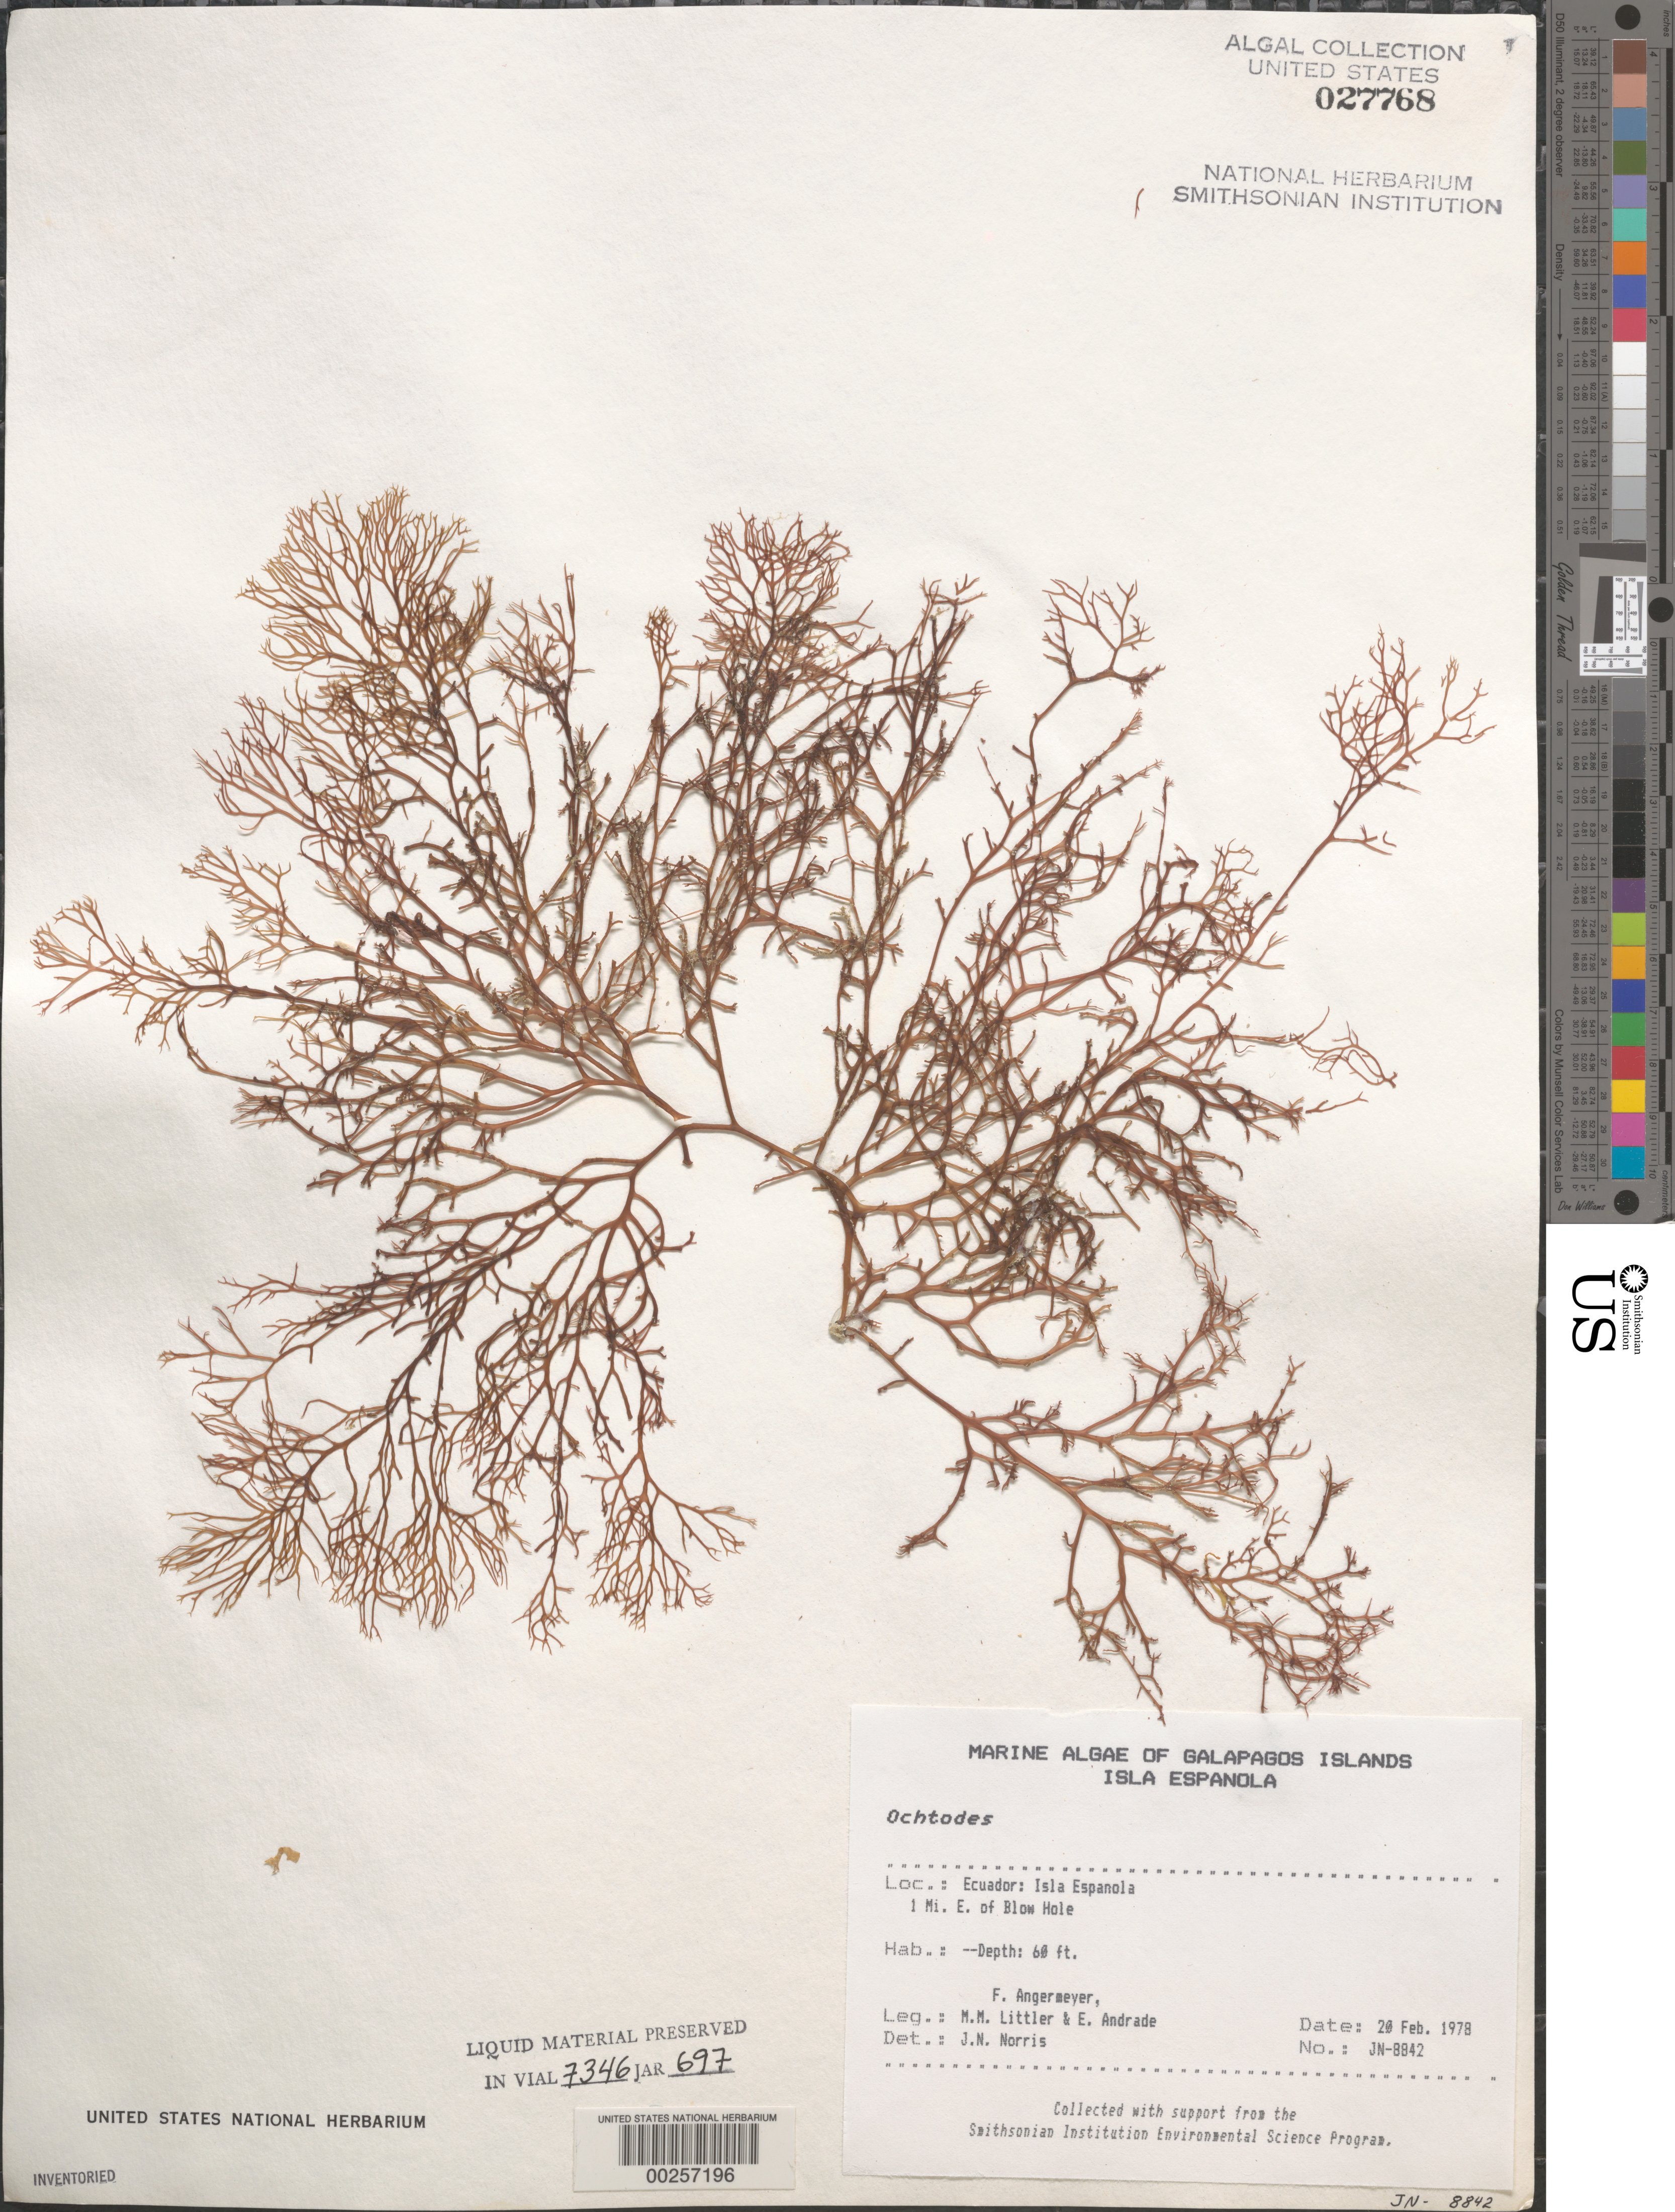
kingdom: Plantae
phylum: Rhodophyta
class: Florideophyceae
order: Gigartinales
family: Rhizophyllidaceae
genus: Ochtodes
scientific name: Ochtodes sp.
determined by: Norris, James N.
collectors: M. M. Littler, F. Angermeyer & E. Andrade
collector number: Jn-8842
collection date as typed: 20 Feb 1978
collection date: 1978-02-20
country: Ecuador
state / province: Colón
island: Española [Hood]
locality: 1 mile E of Blow Hole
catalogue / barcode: US 27768